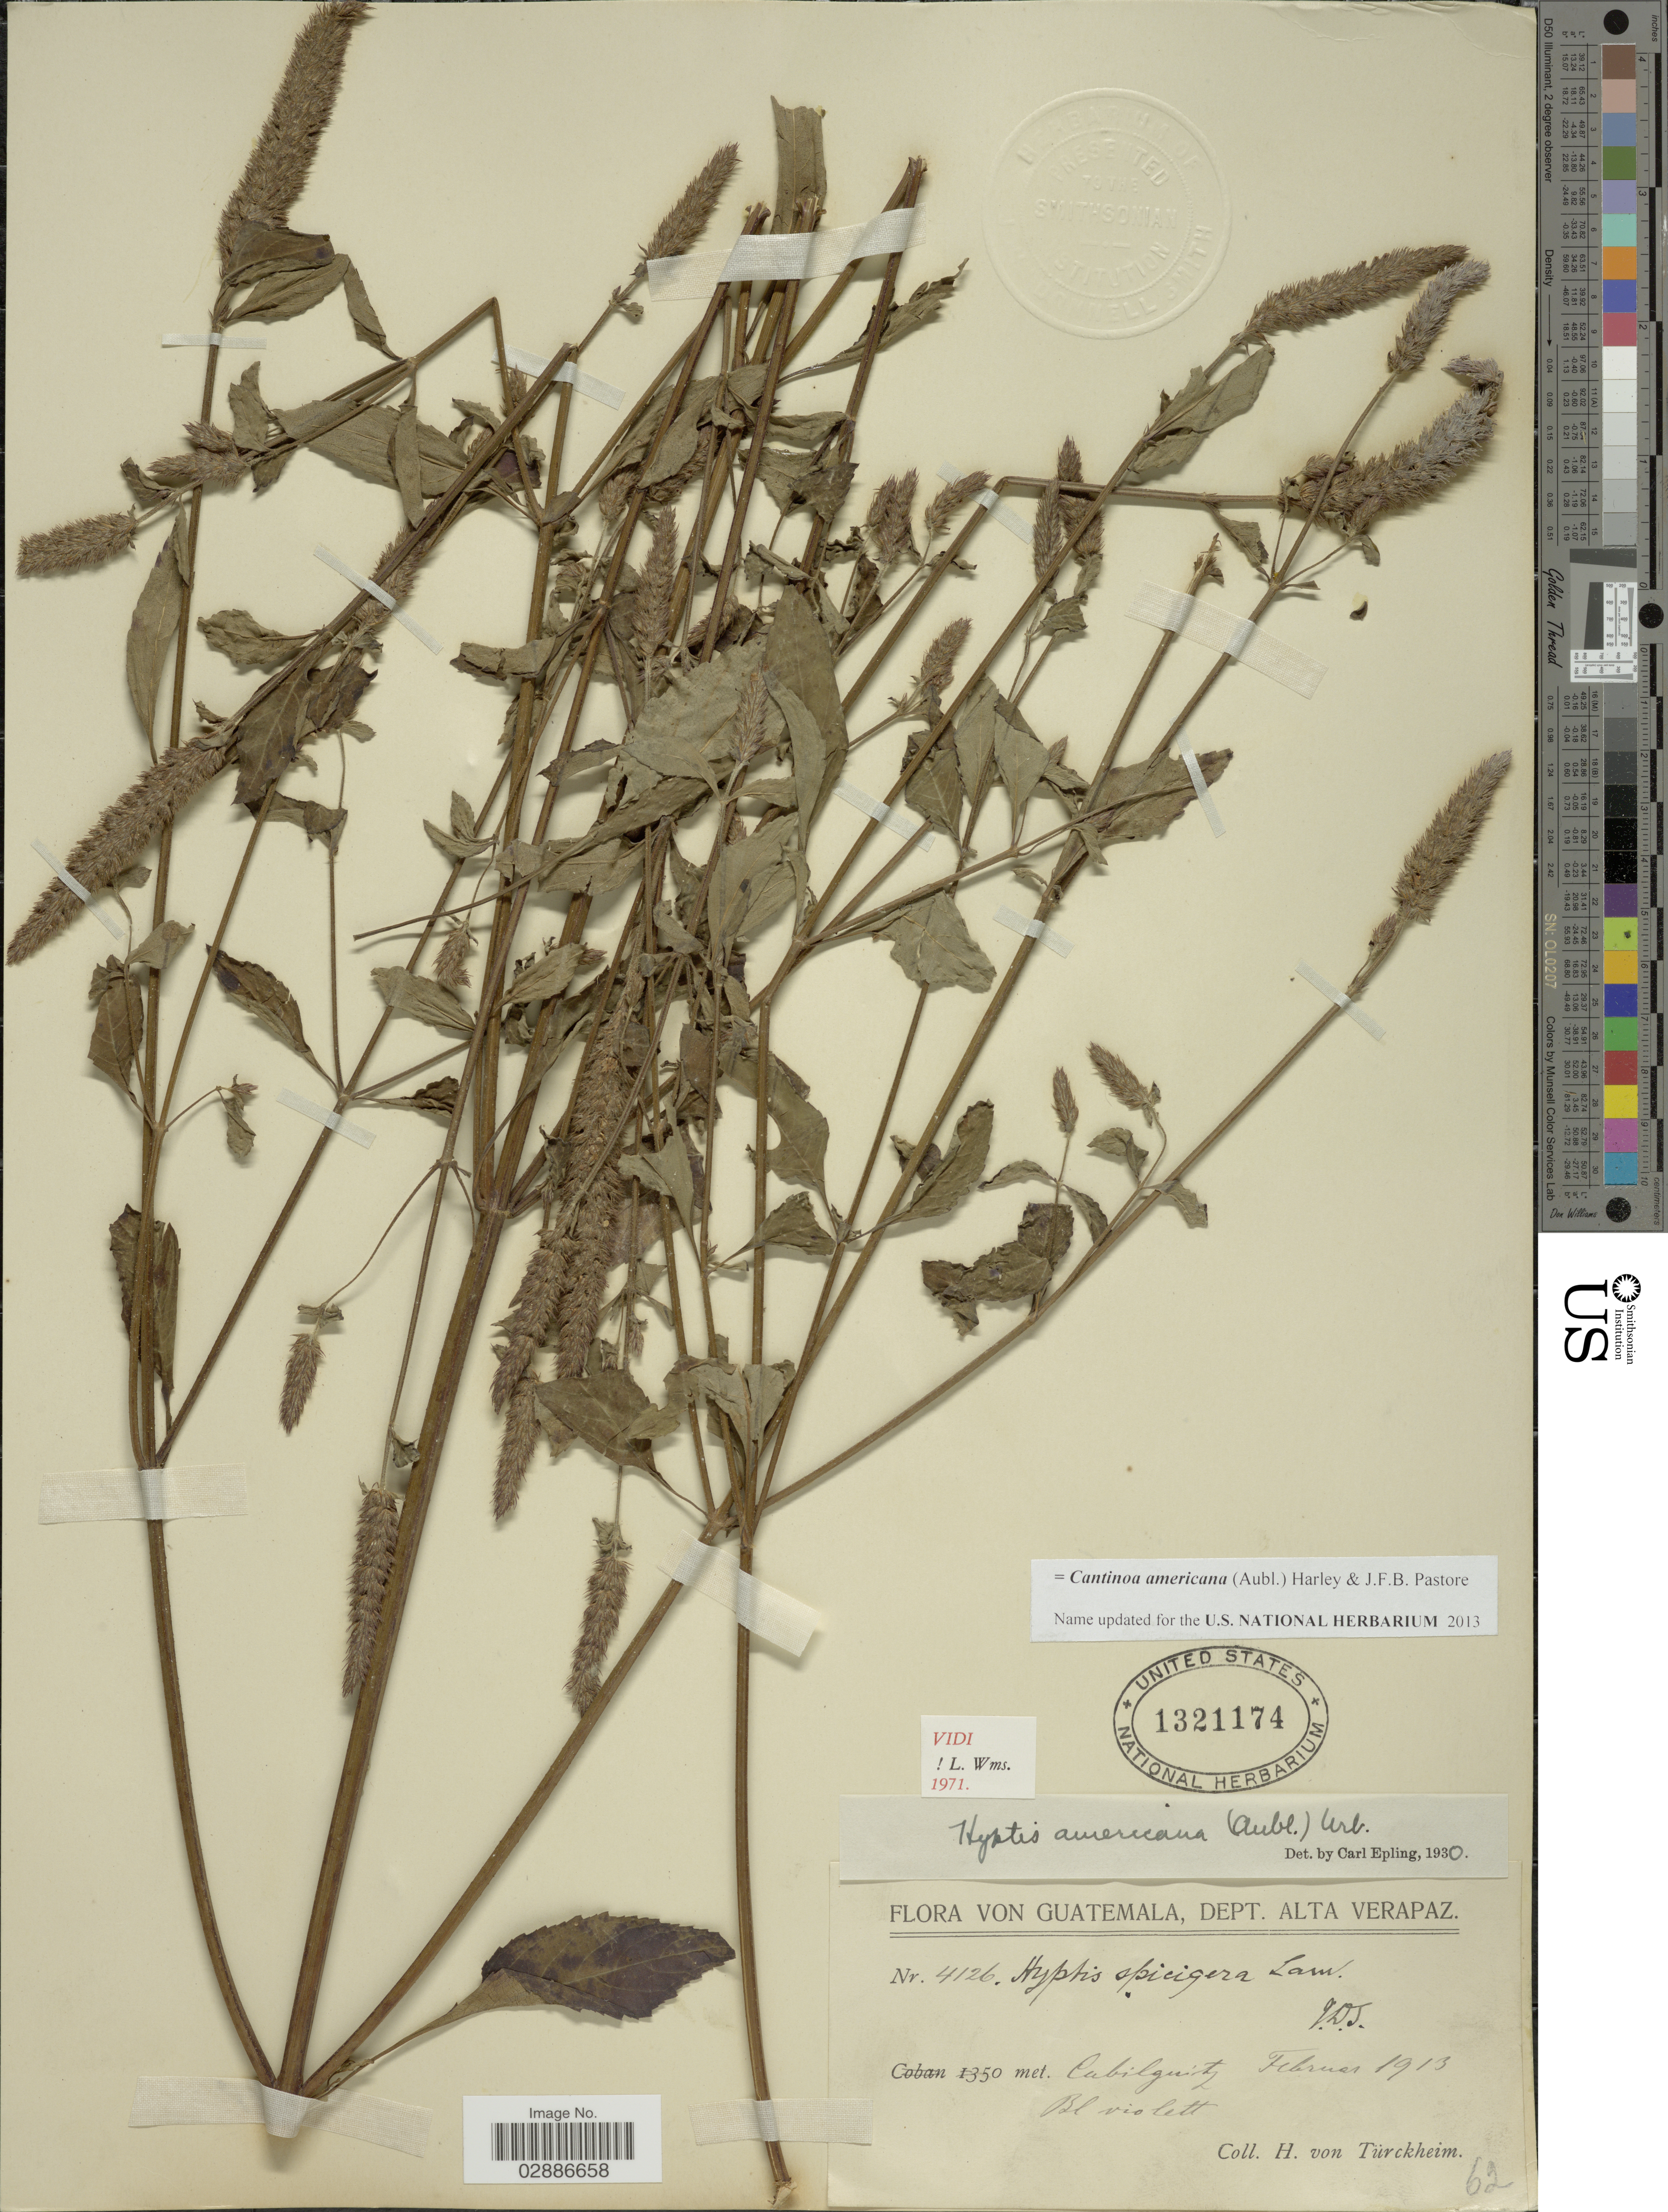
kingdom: Plantae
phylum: Tracheophyta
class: Magnoliopsida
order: Lamiales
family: Lamiaceae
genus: Cantinoa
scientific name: Cantinoa americana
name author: (Aubl.) Harley & J.F.B. Pastore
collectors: H. von Türckheim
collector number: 4126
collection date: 1913-02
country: Guatemala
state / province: Alta Verapaz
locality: Dept. Alta Verapaz. Cubilquitz.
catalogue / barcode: US 1321174